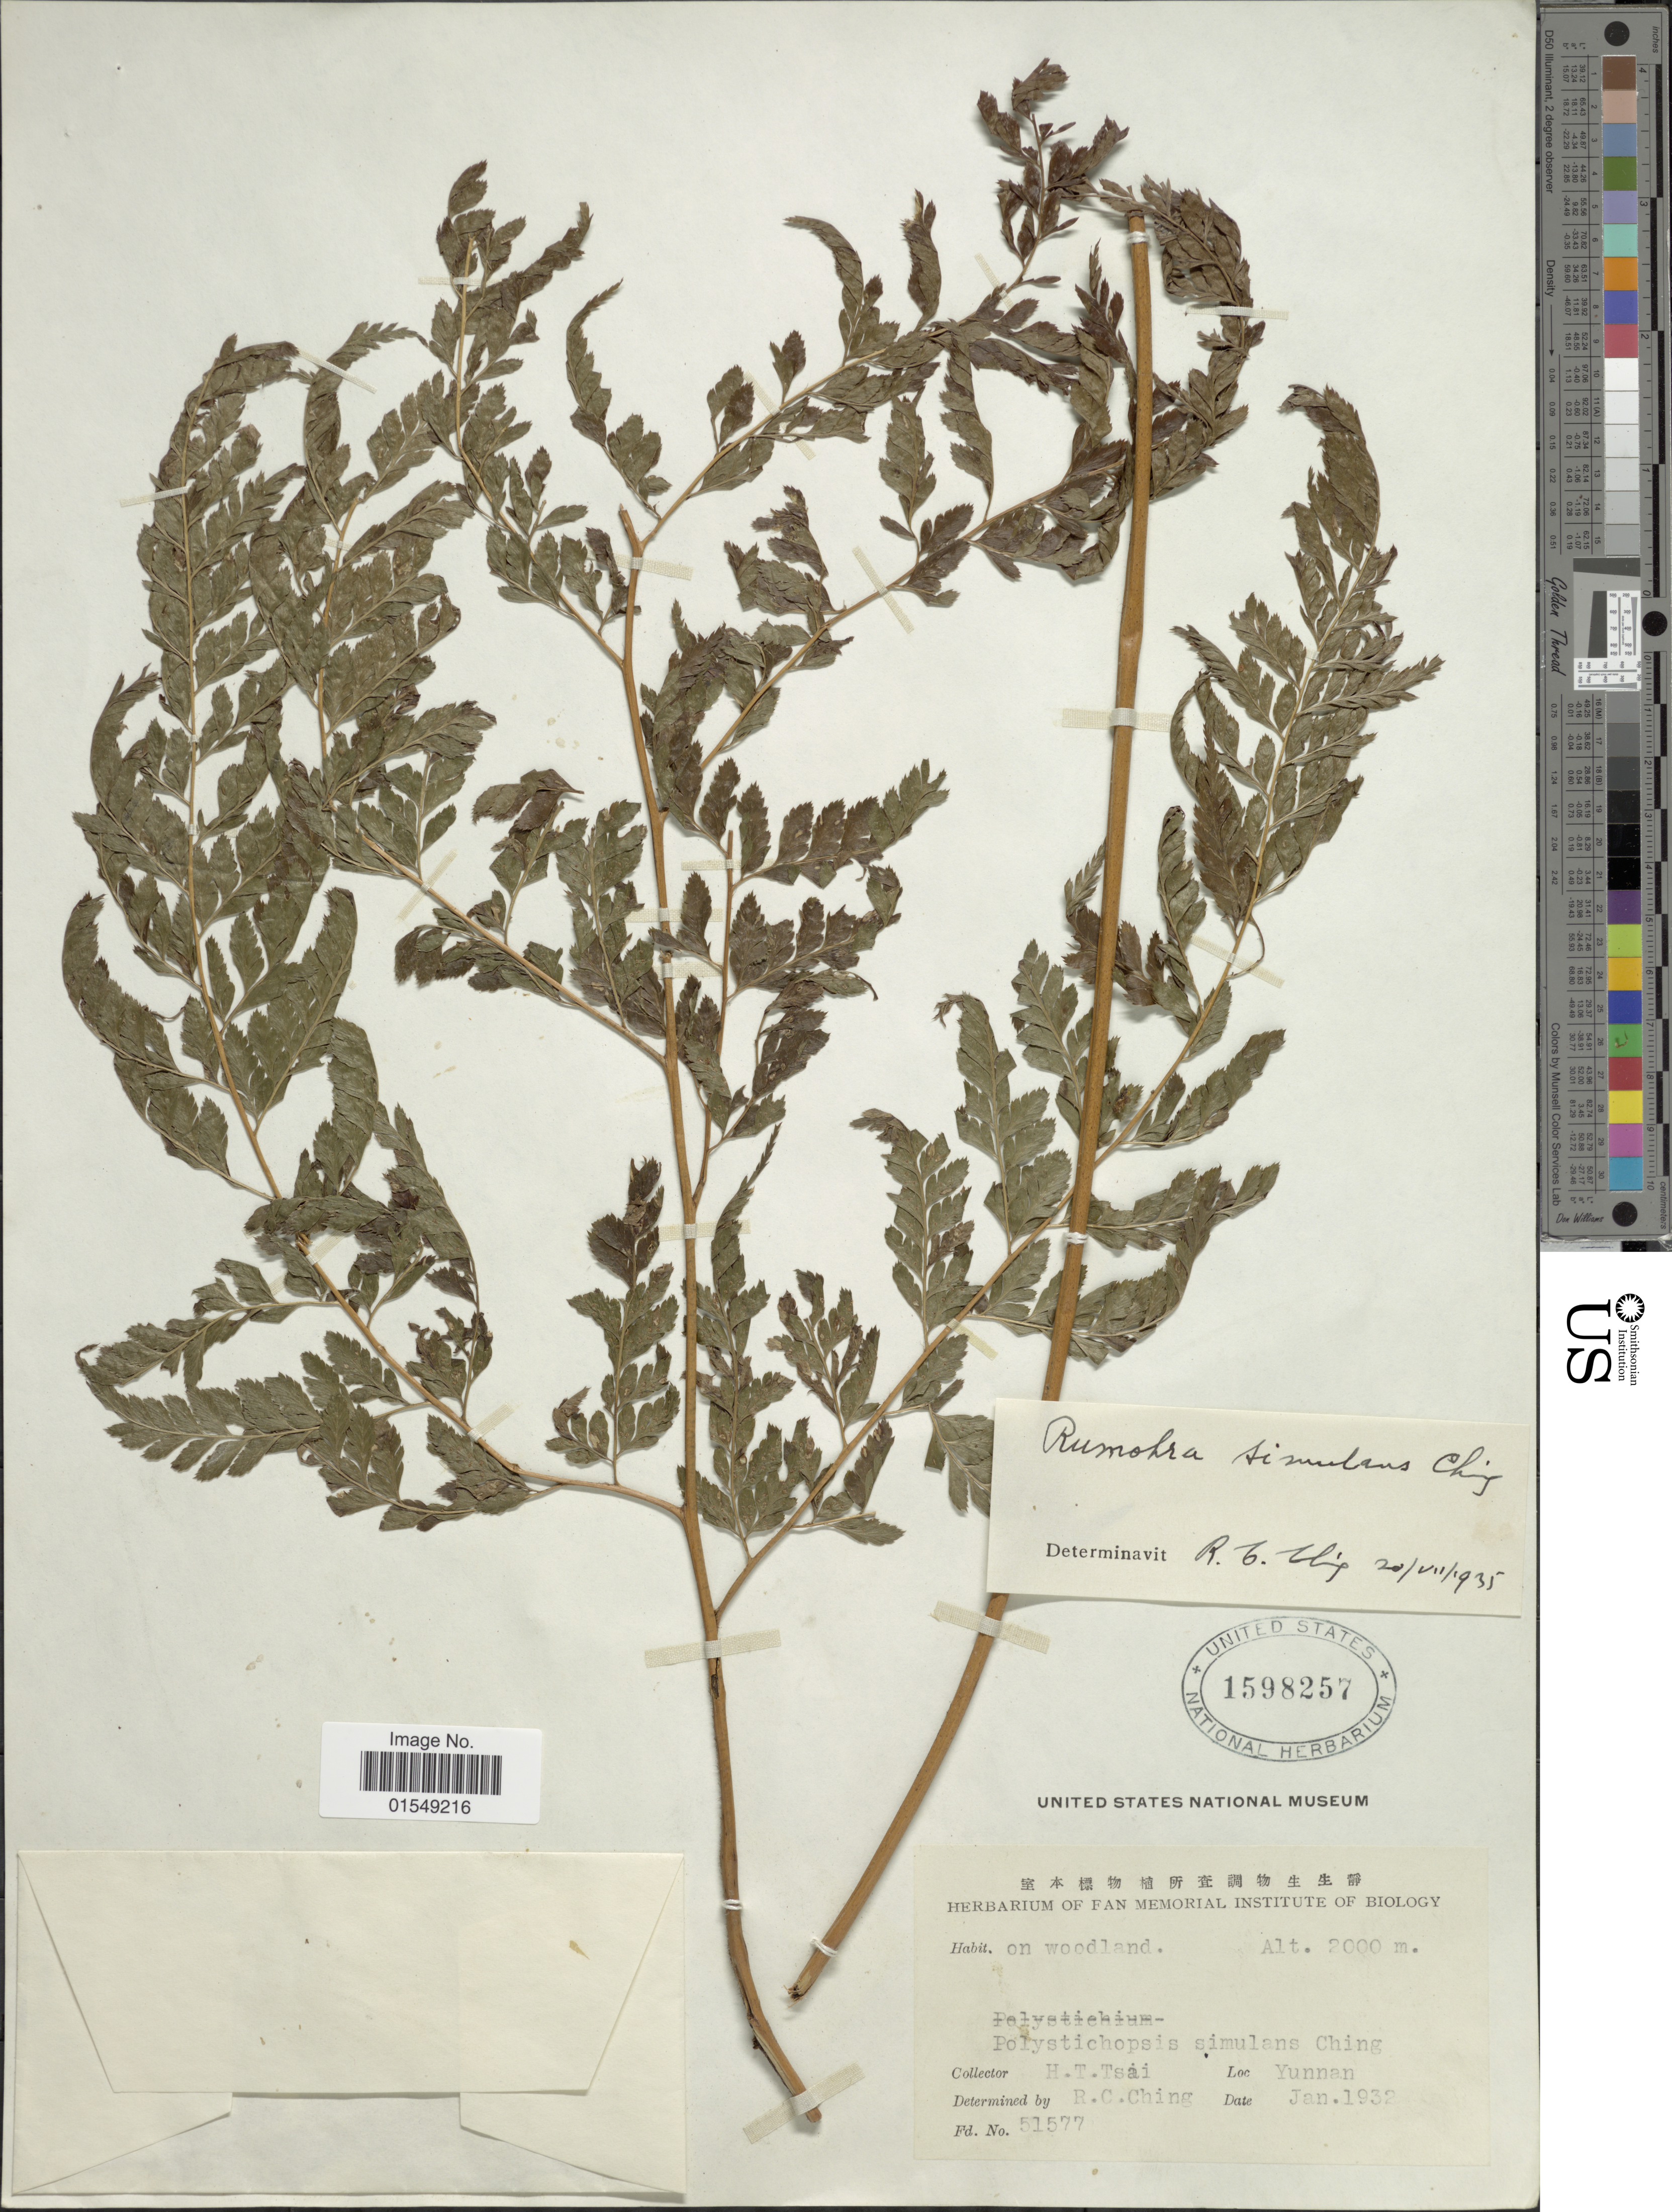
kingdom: Plantae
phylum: Tracheophyta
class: Polypodiopsida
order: Polypodiales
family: Dryopteridaceae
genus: Arachniodes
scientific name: Arachniodes simulans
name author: (Ching) Ching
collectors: H. Tsai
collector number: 51577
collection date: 1932-01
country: China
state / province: Yunnan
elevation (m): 2000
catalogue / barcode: US 1598257